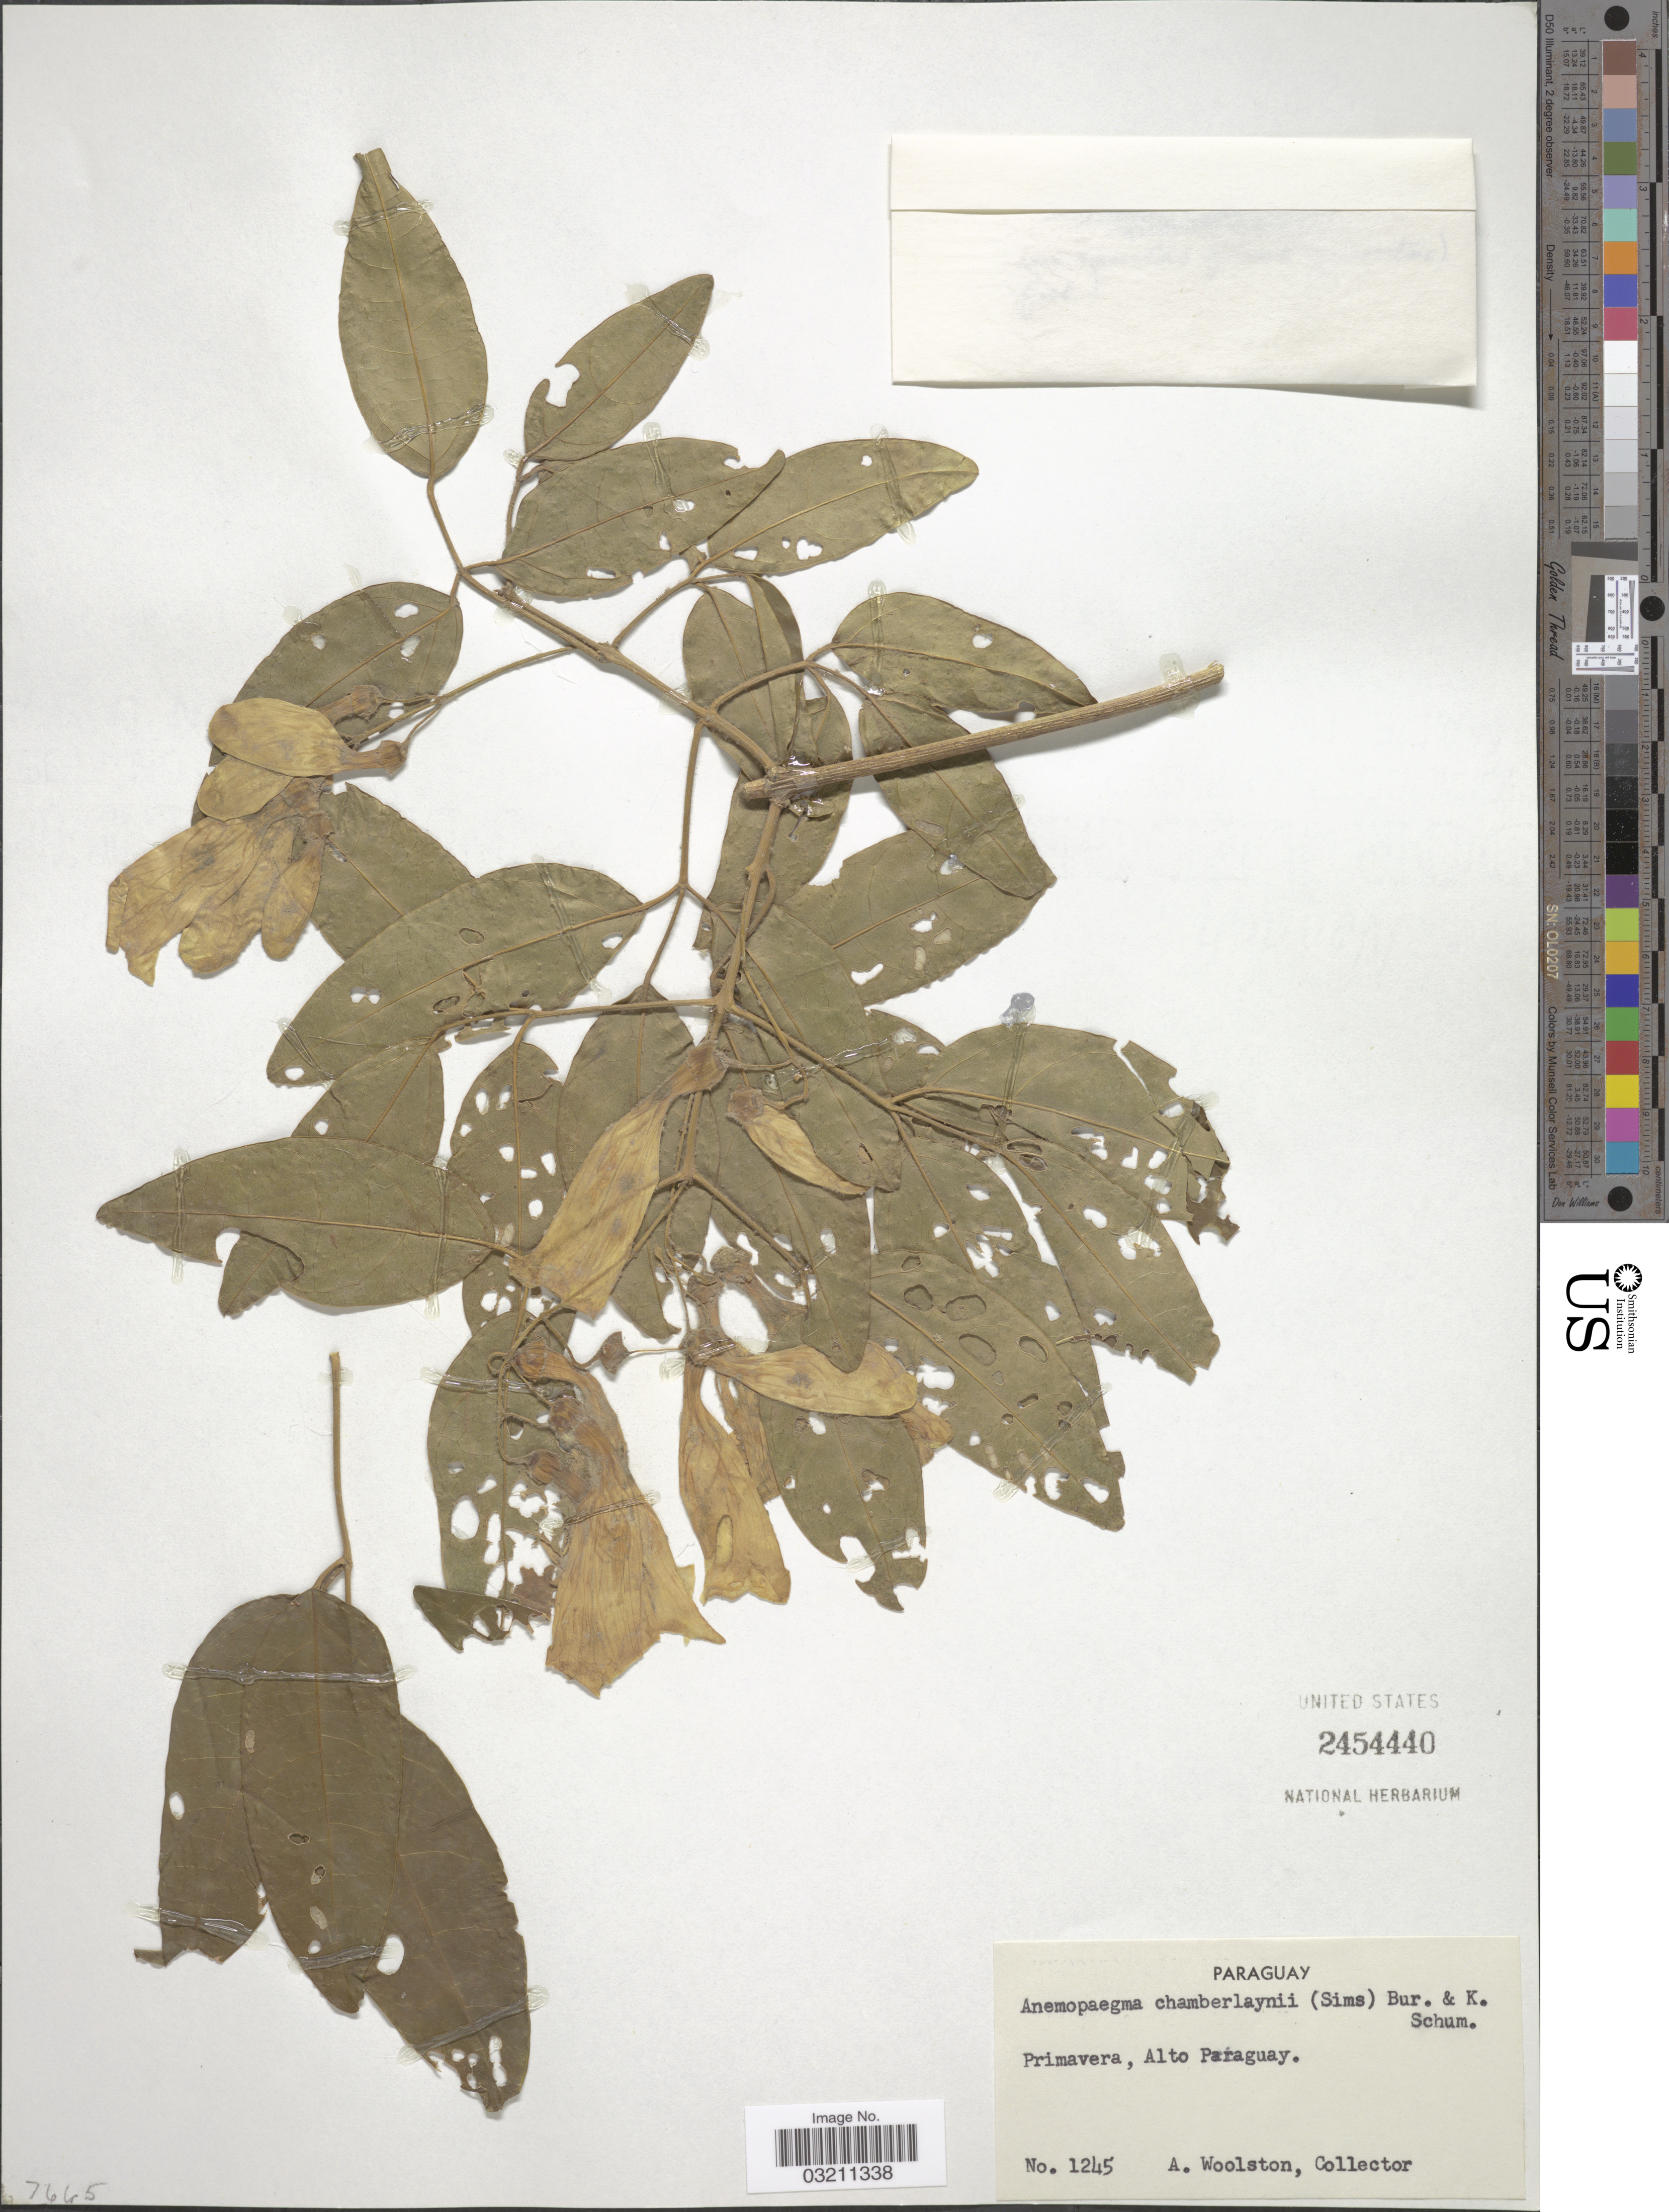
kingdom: Plantae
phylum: Tracheophyta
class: Magnoliopsida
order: Lamiales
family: Bignoniaceae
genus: Anemopaegma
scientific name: Anemopaegma chamberlaynii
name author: (Sims) Bureau & K. Schum.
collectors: A. Woolston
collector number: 1245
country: Paraguay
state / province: Alto Paraguay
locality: Primavera.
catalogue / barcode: US 2454440